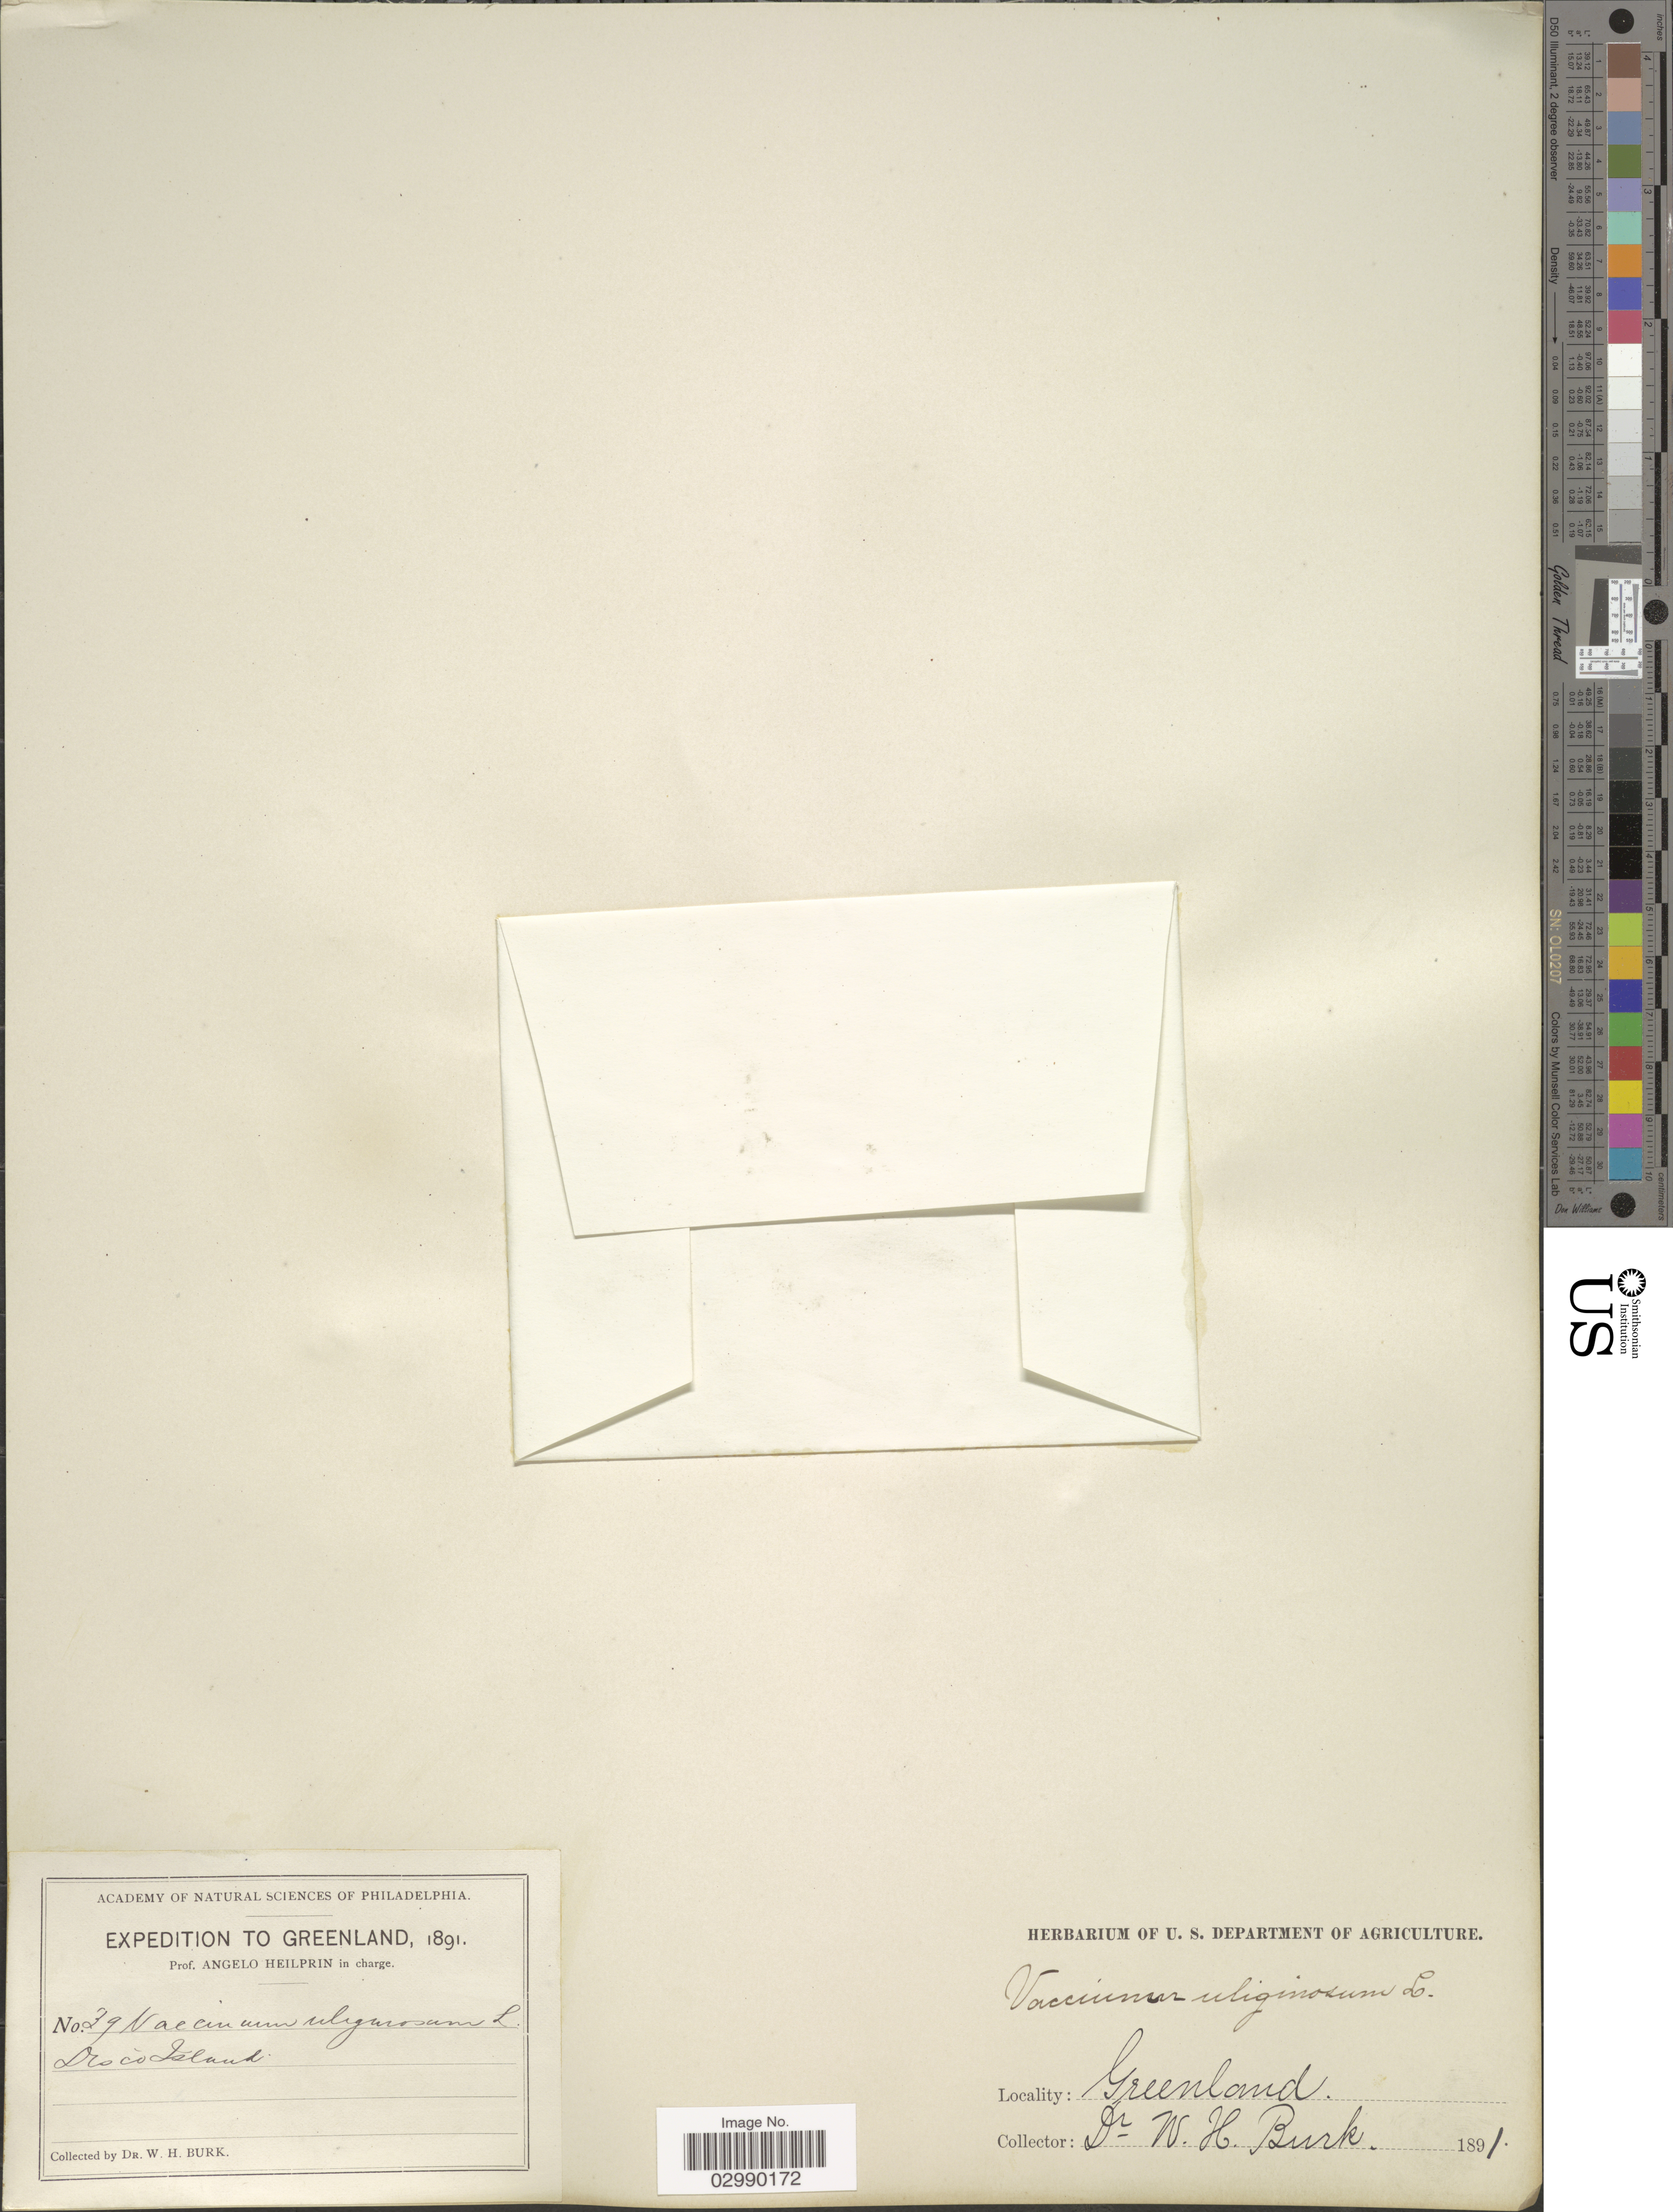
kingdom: Plantae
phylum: Tracheophyta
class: Magnoliopsida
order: Ericales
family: Ericaceae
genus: Vaccinium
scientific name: Vaccinium uliginosum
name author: L.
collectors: W. Burk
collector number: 39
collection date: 1891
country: Greenland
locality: Disco Island.